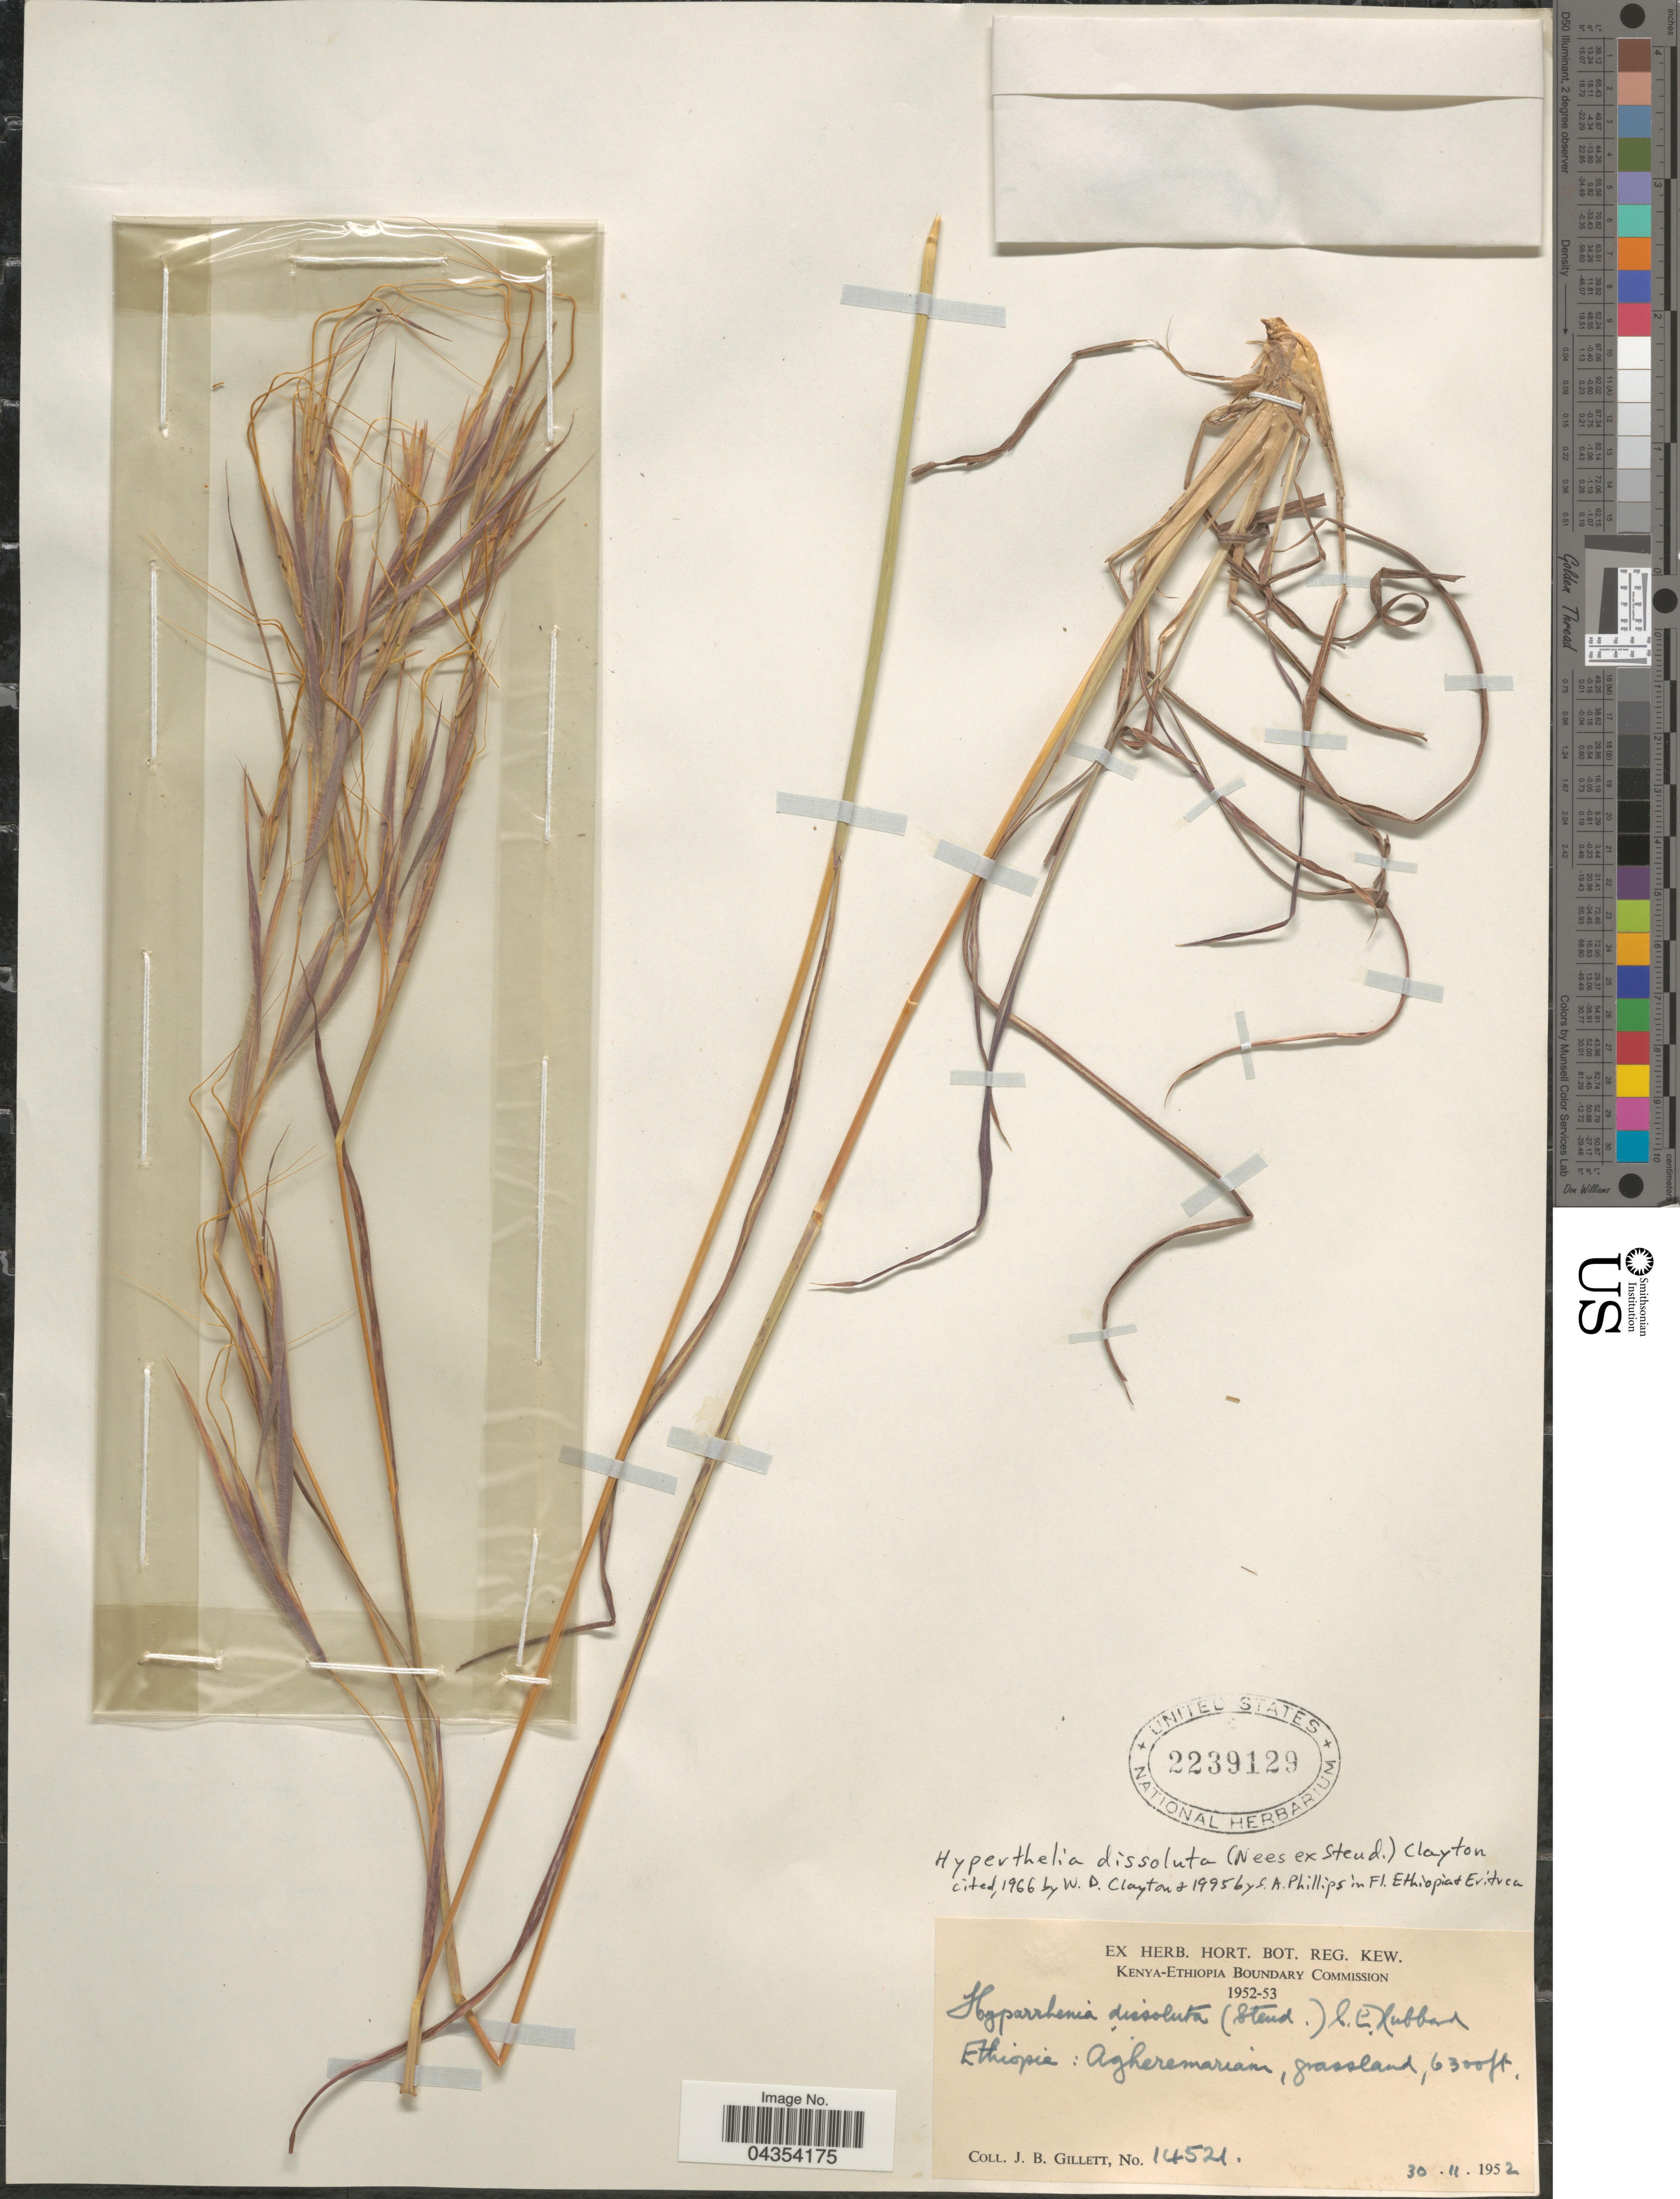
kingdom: Plantae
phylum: Tracheophyta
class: Liliopsida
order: Poales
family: Poaceae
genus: Hyperthelia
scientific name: Hyperthelia dissoluta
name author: (Nees ex Steud.) Clayton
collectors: J. B. Gillett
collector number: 14521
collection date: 1952-11-30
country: Ethiopia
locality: Kenya-Ethiopia Boundary Commission 1952-53. Agheremariam, grassland.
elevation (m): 1920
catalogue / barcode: US 2239129